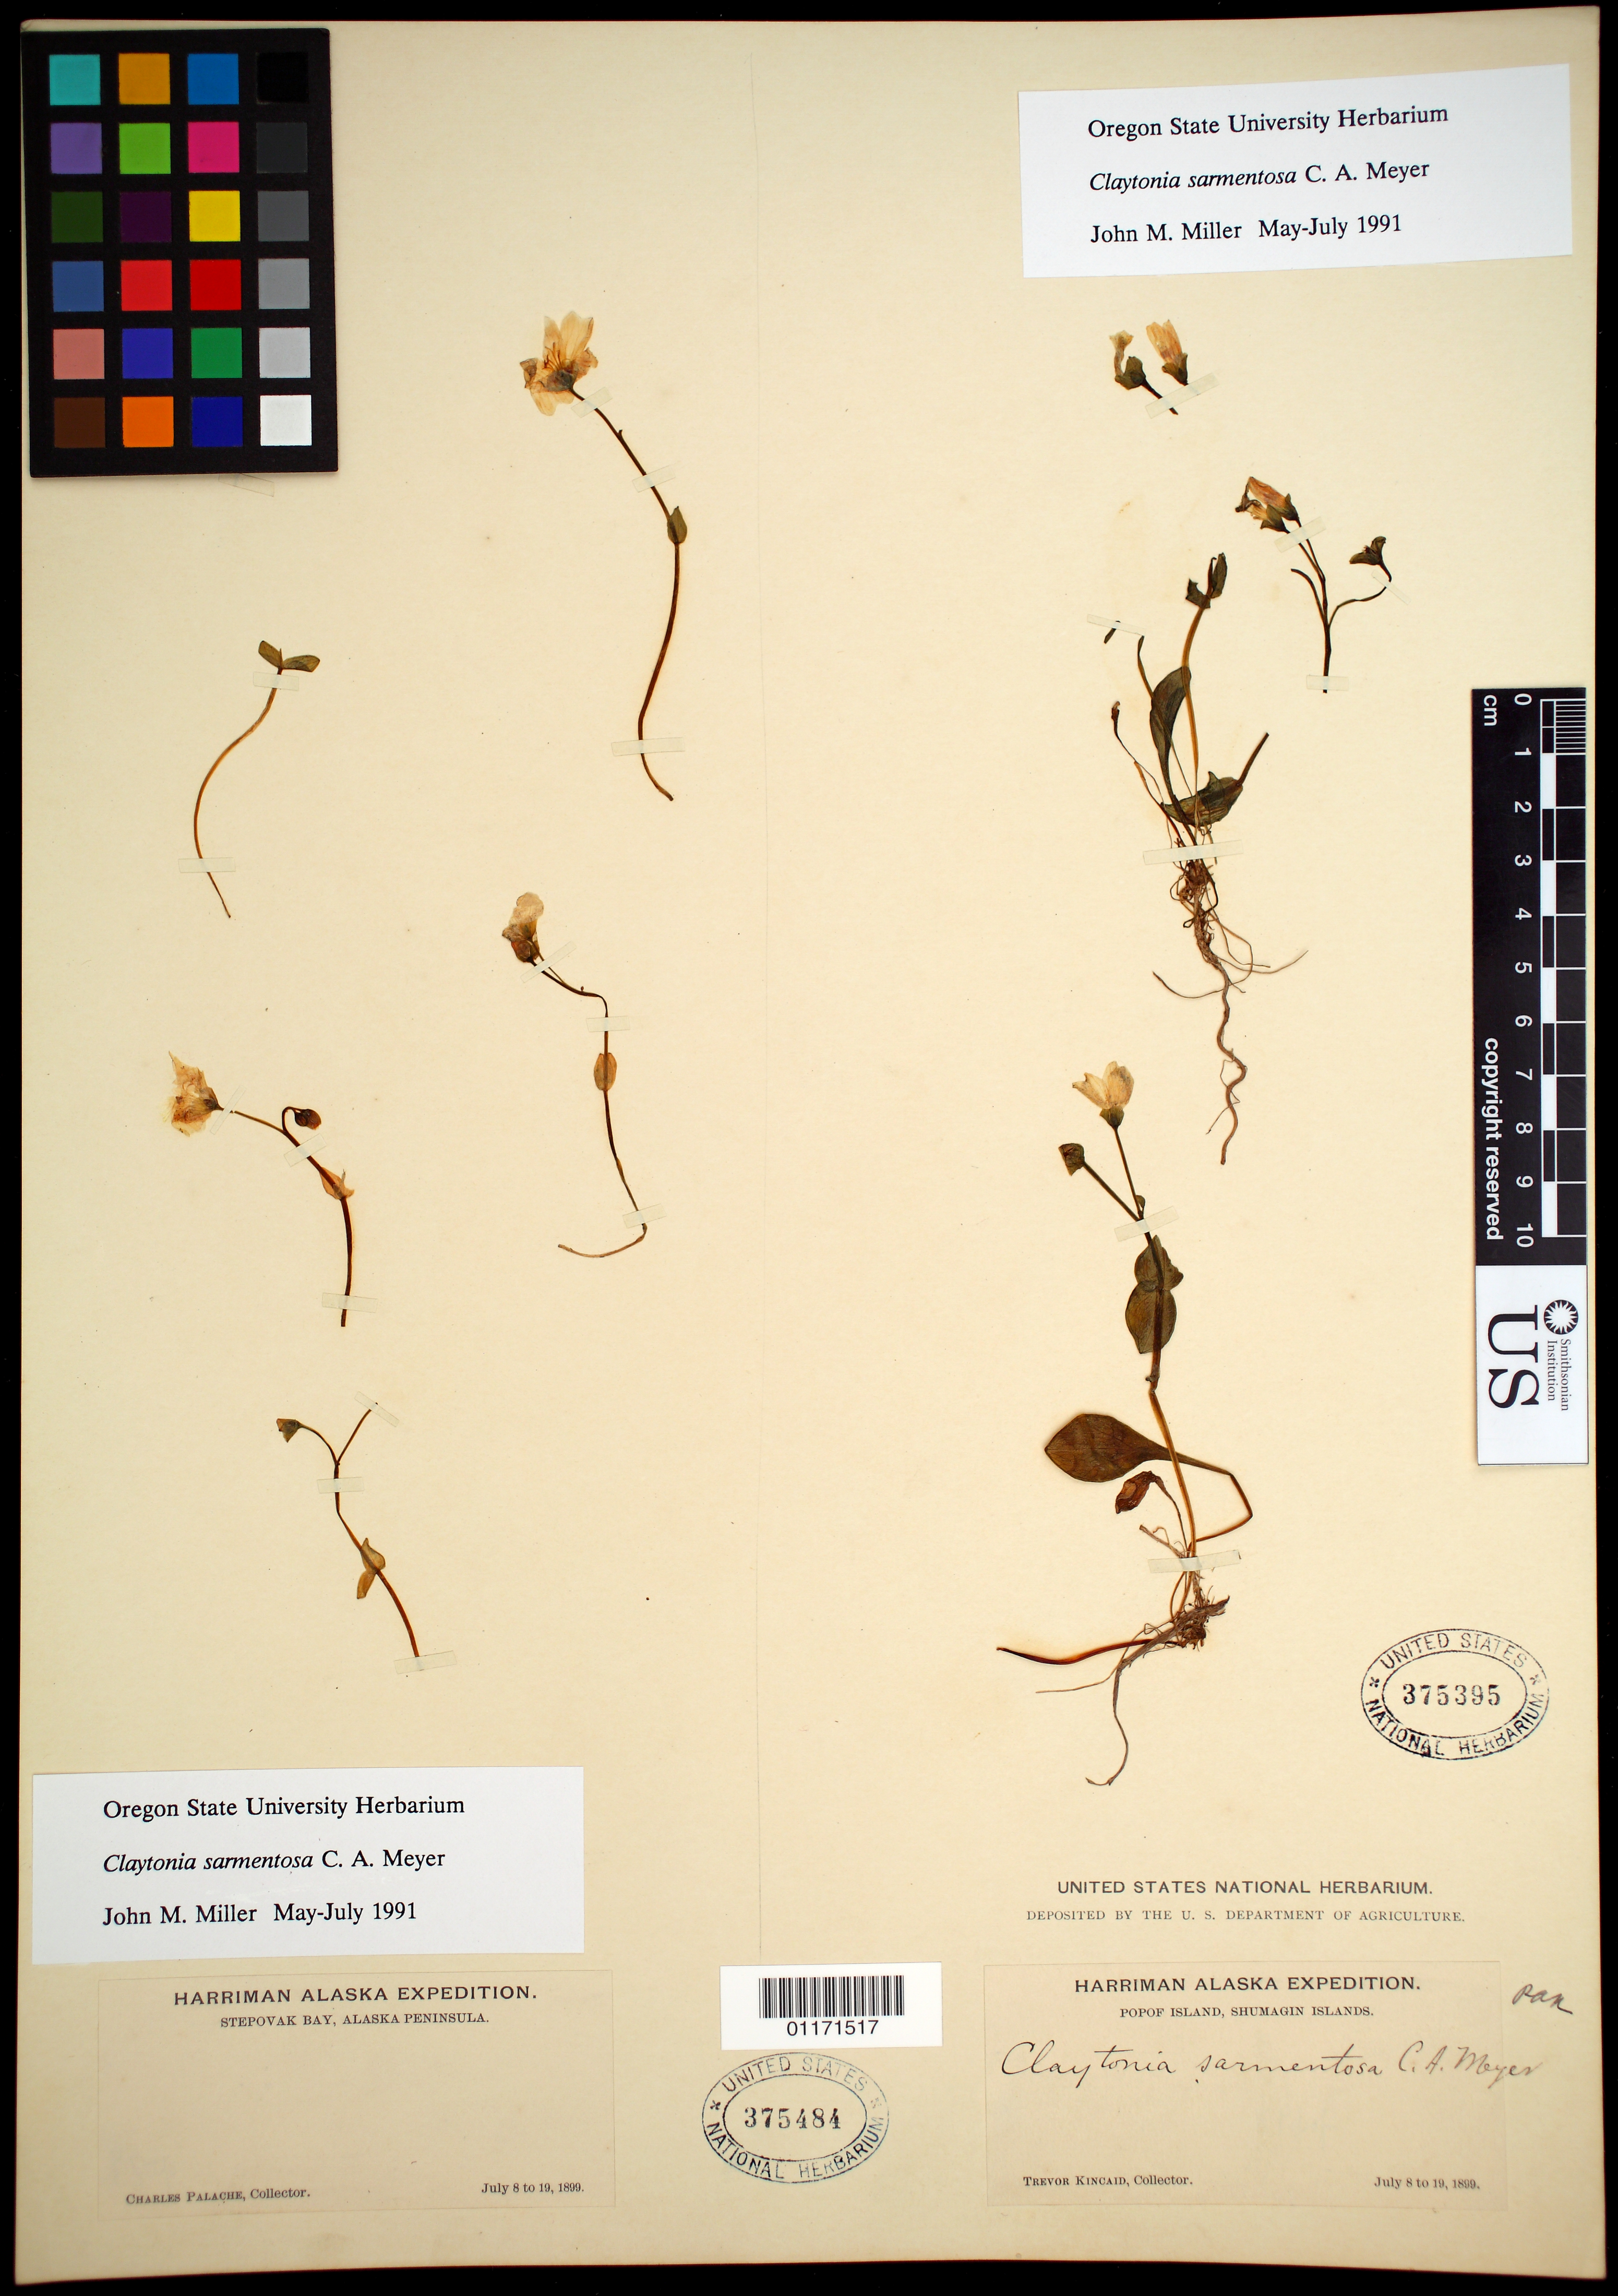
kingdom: Plantae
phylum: Tracheophyta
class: Magnoliopsida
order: Caryophyllales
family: Montiaceae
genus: Claytonia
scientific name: Claytonia sarmentosa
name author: C.A. Mey.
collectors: T. C. Kincaid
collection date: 1899-07-08/1899-07-18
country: United States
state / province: Alaska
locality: Popof Island, Shumagin Islands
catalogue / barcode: US 375395-2